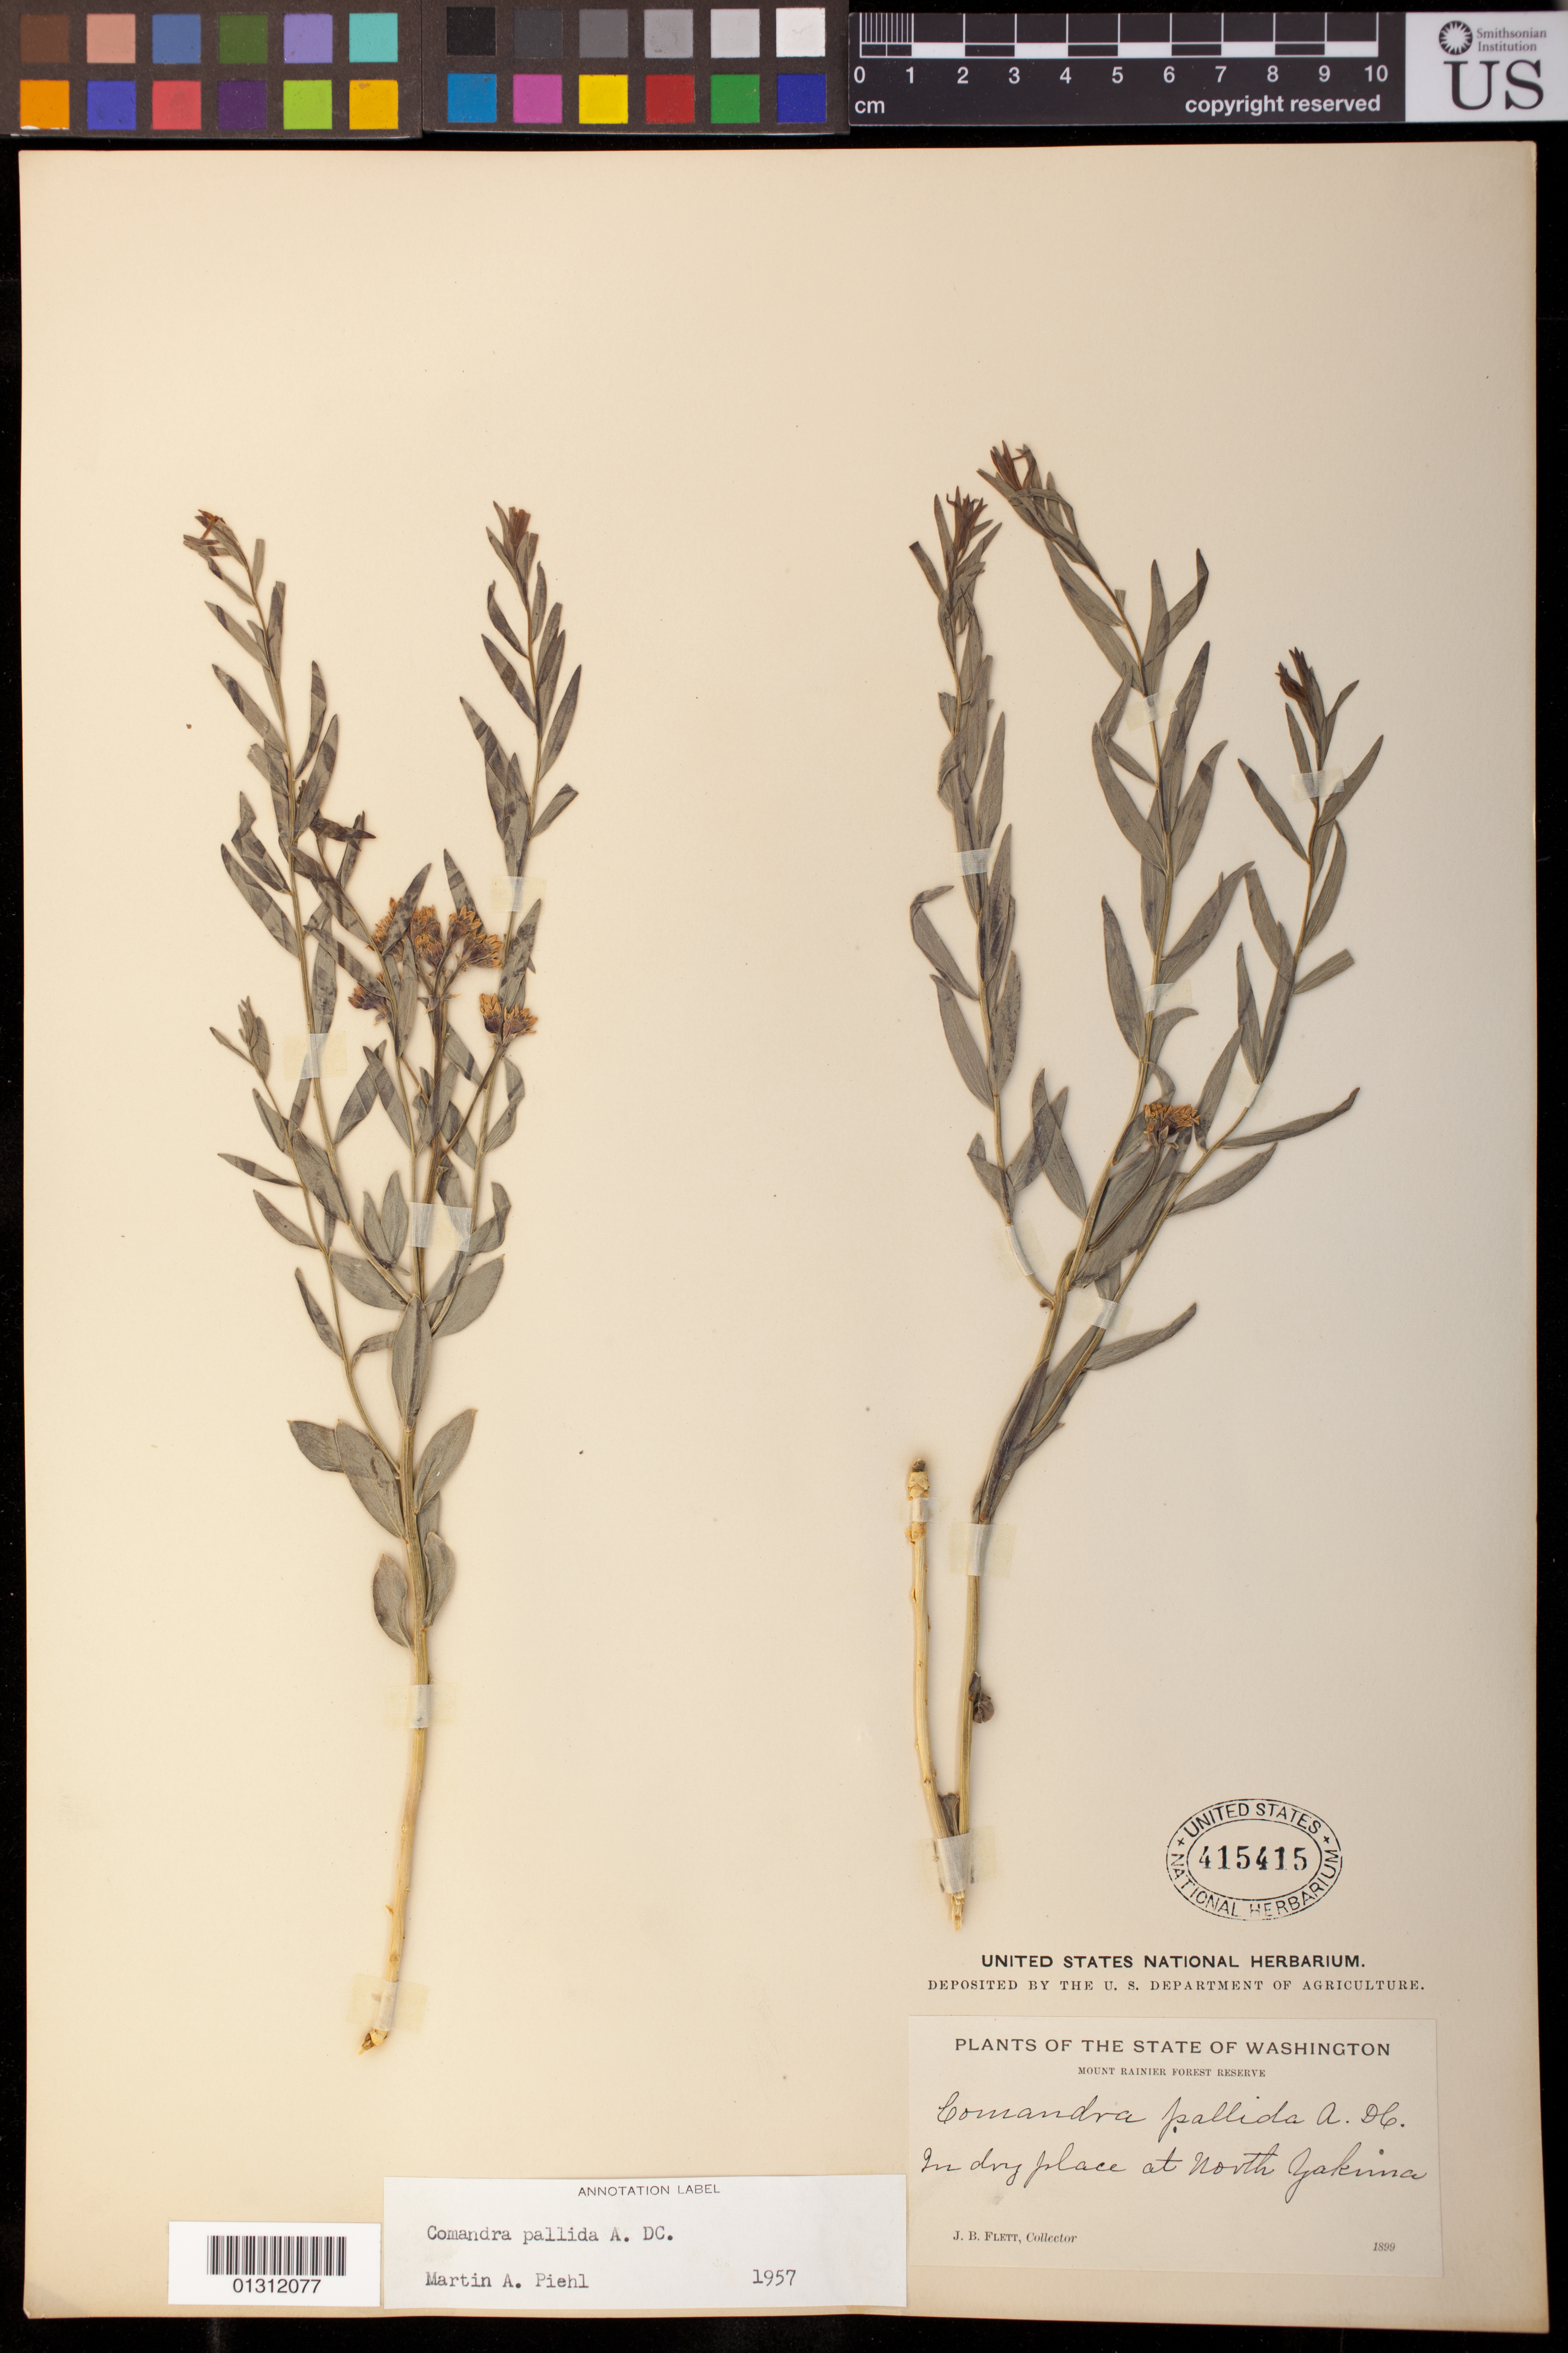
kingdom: Plantae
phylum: Tracheophyta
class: Magnoliopsida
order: Santalales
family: Comandraceae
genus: Comandra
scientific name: Comandra pallida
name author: A. DC.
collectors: J. Flett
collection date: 1899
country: United States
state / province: Washington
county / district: Yakima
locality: Rainier Forest Reserve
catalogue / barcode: US 415415